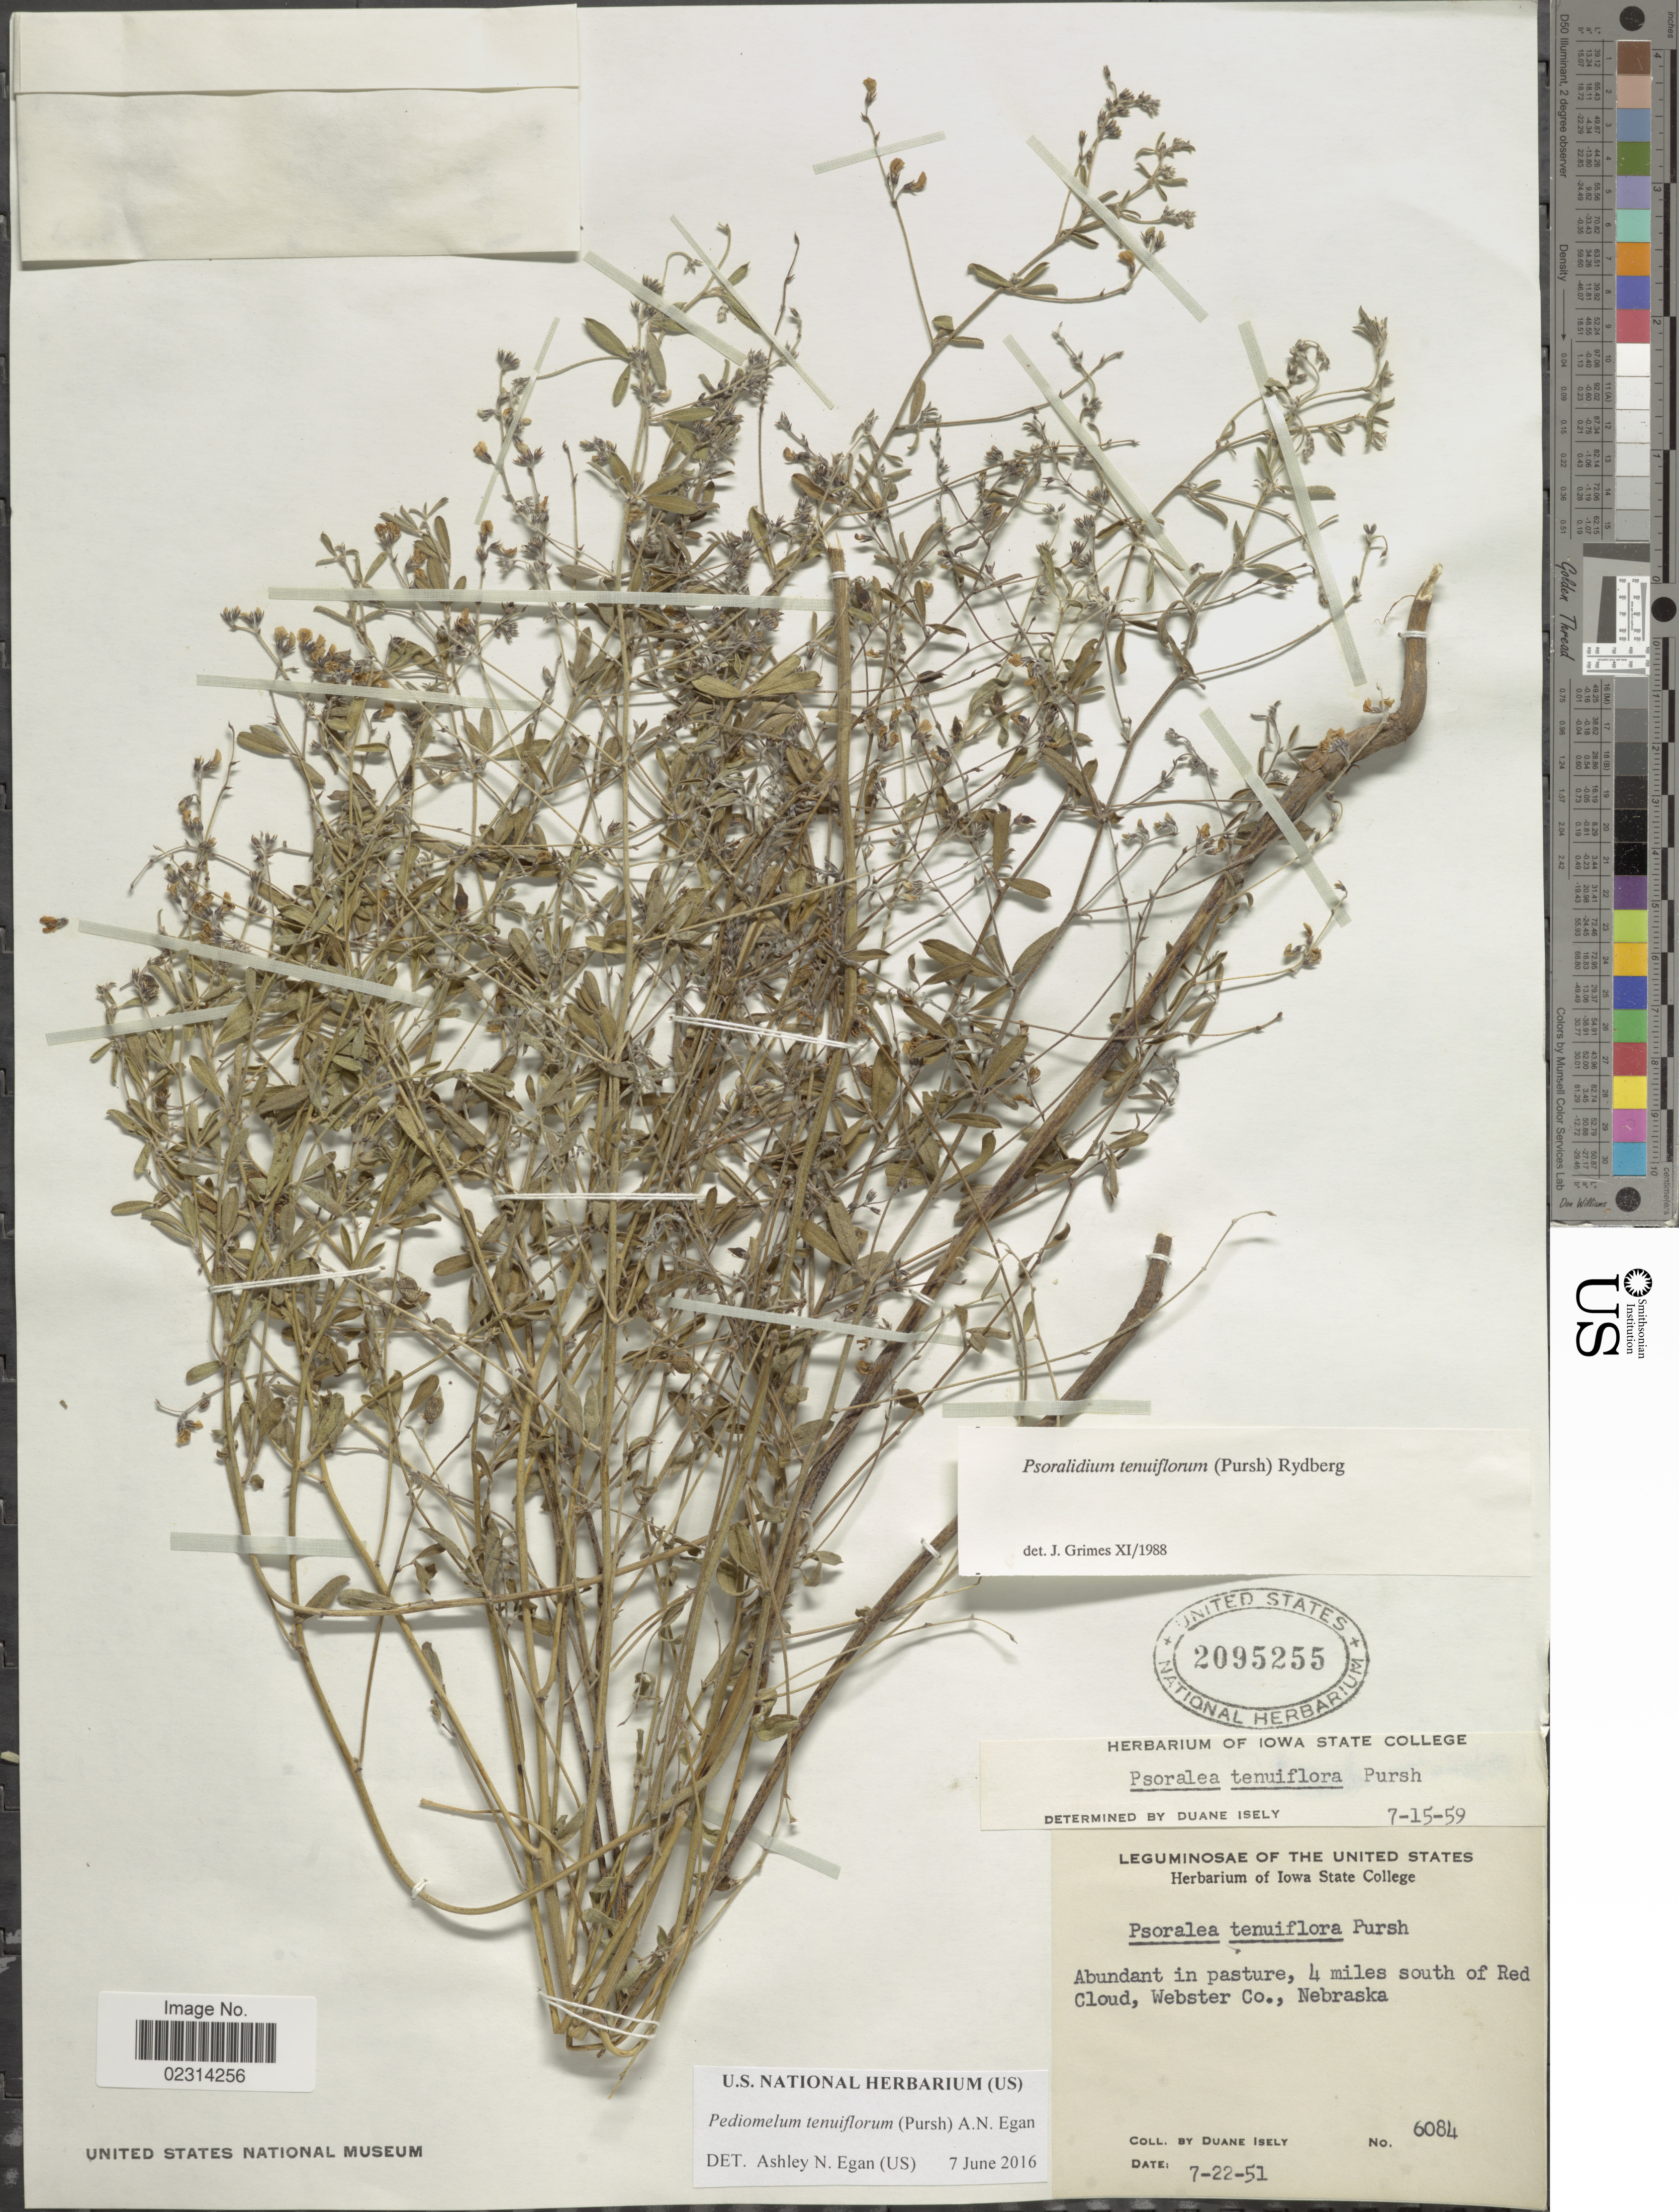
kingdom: Plantae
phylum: Tracheophyta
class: Magnoliopsida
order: Fabales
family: Fabaceae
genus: Psoralidium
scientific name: Psoralidium tenuiflorum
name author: (Pursh) Rydb.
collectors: D. Isely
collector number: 6084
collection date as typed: Transcribed d/m/y: 22/7/51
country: United States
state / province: Nebraska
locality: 4 miles south of Red Cloud, Webster Co.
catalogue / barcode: US 2095255